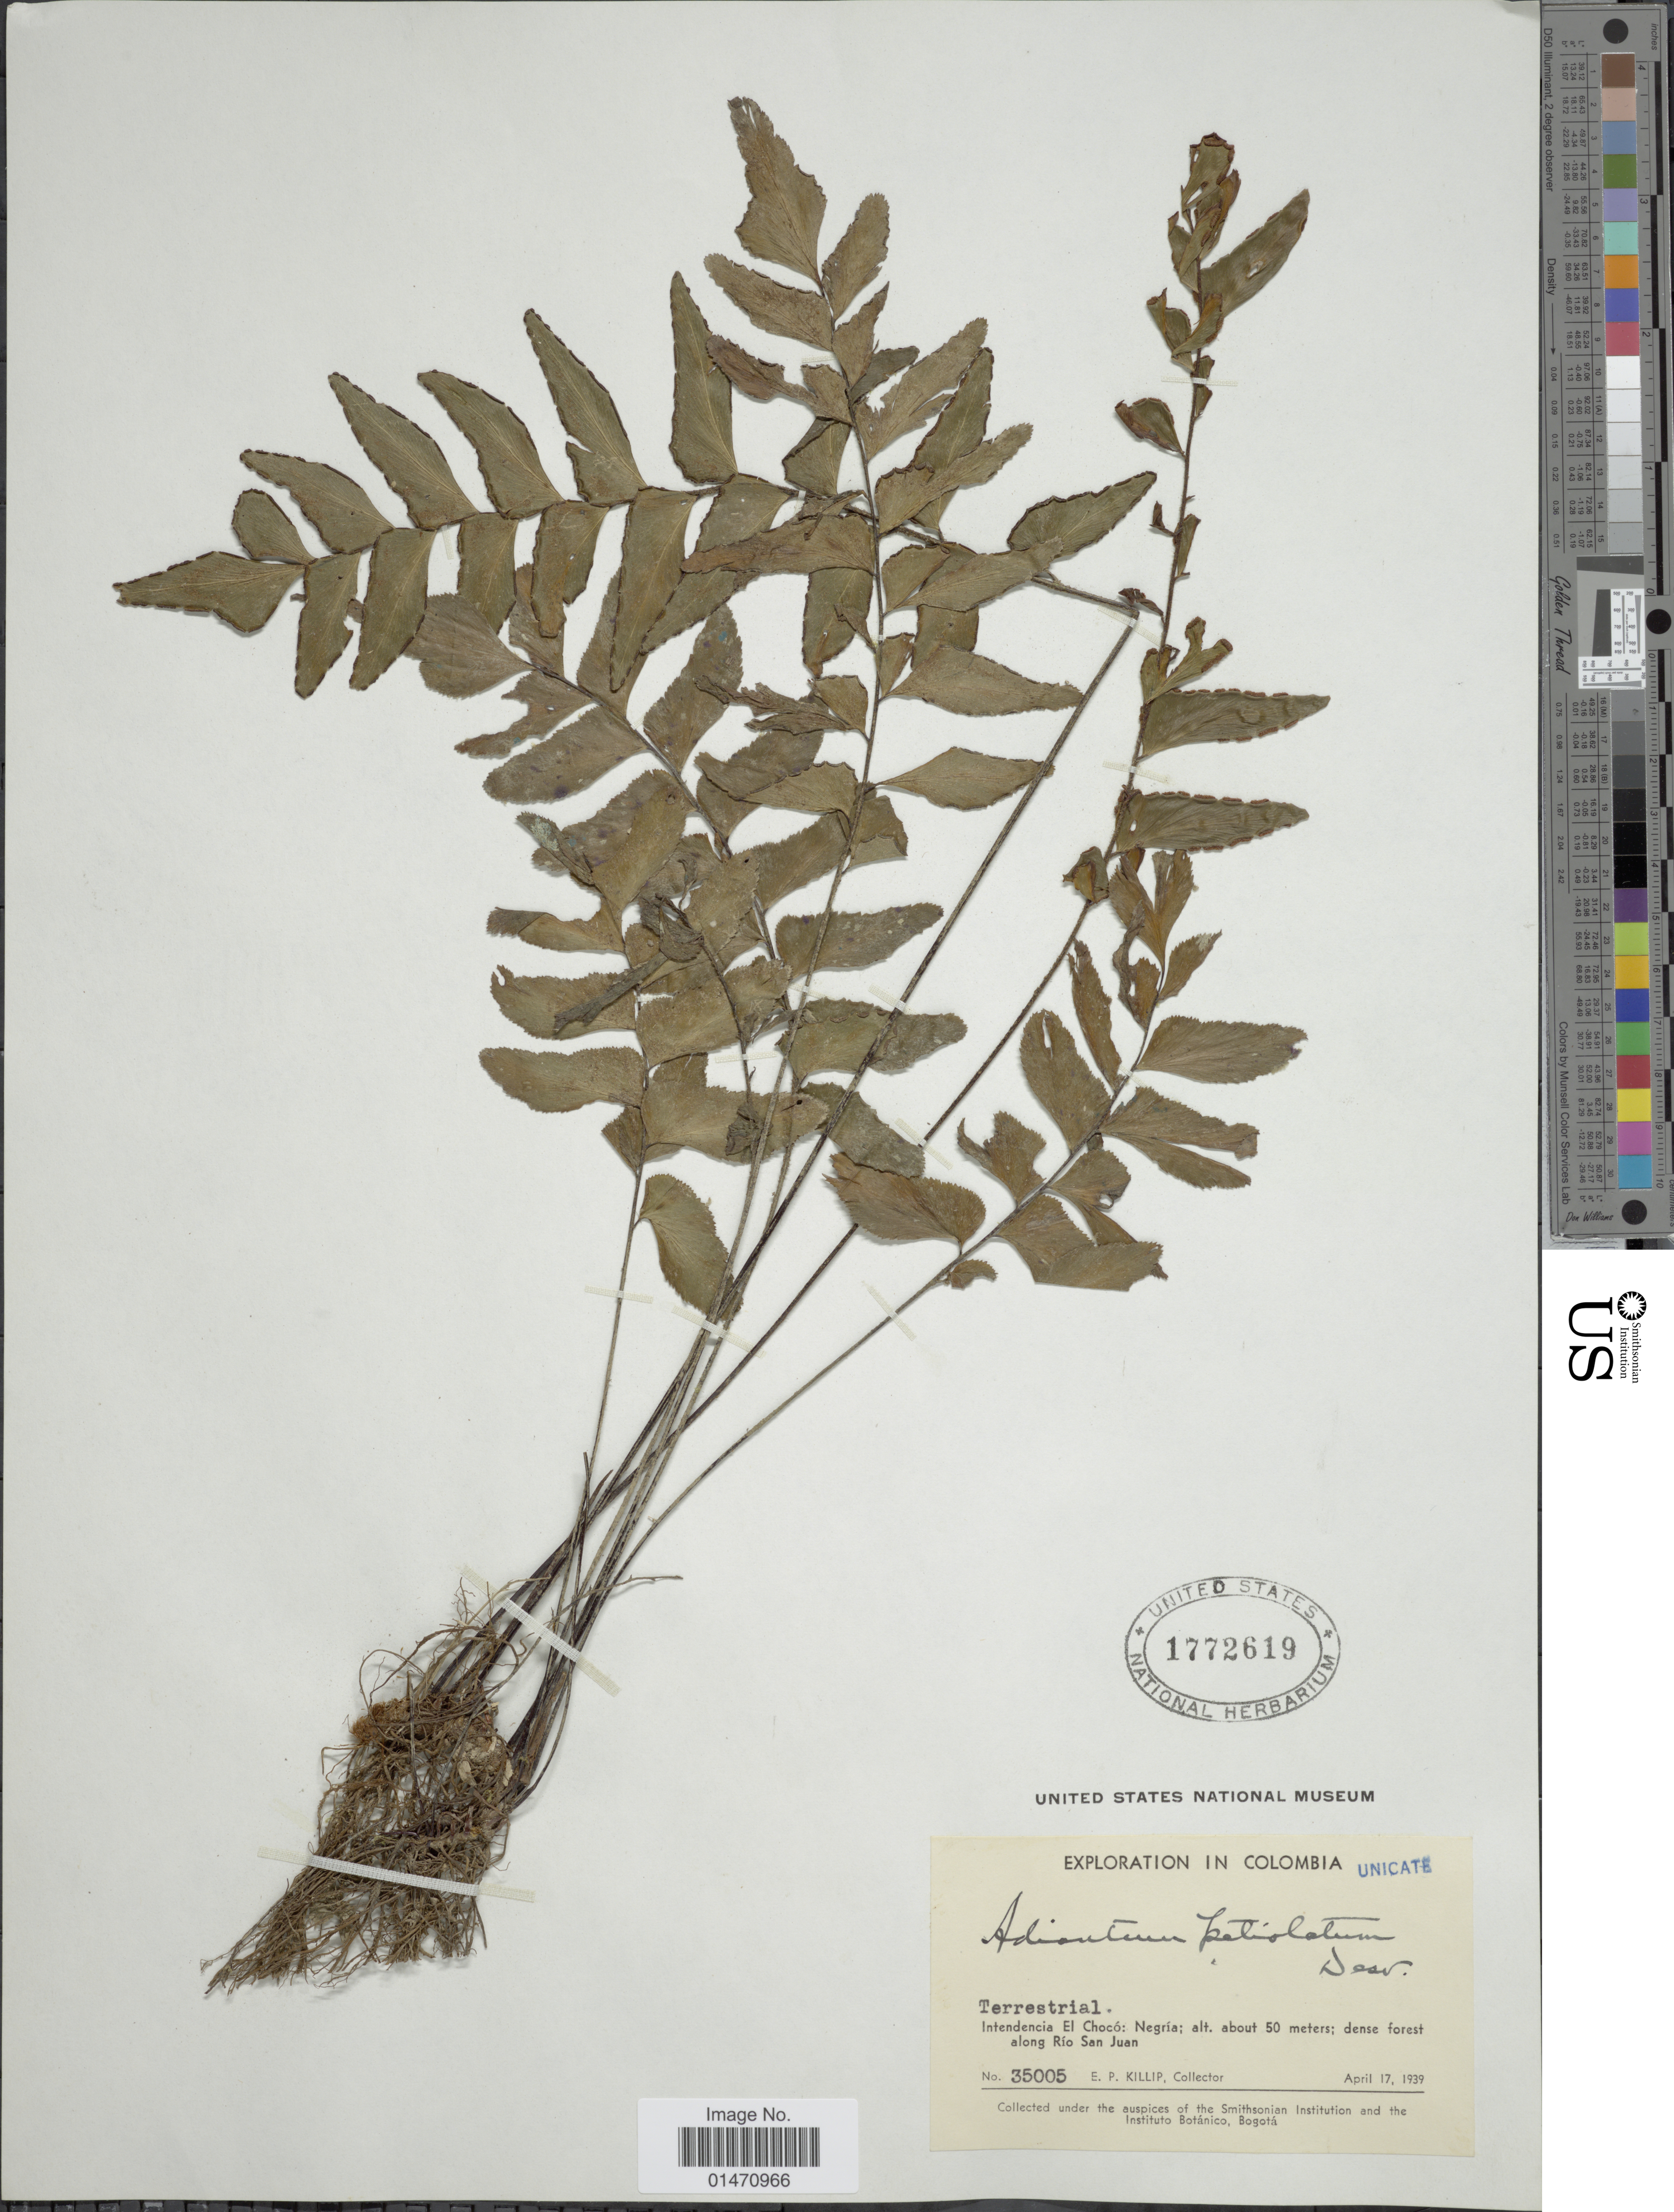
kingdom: Plantae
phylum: Tracheophyta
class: Polypodiopsida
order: Polypodiales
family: Pteridaceae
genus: Adiantum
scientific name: Adiantum petiolatum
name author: Desv.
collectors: E. P. Killip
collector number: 35005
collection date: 1939-04-17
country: Colombia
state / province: Chocó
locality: Intendencia El Chocó: Negria, dense forest along Rio San Juan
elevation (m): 50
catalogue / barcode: US 1772619